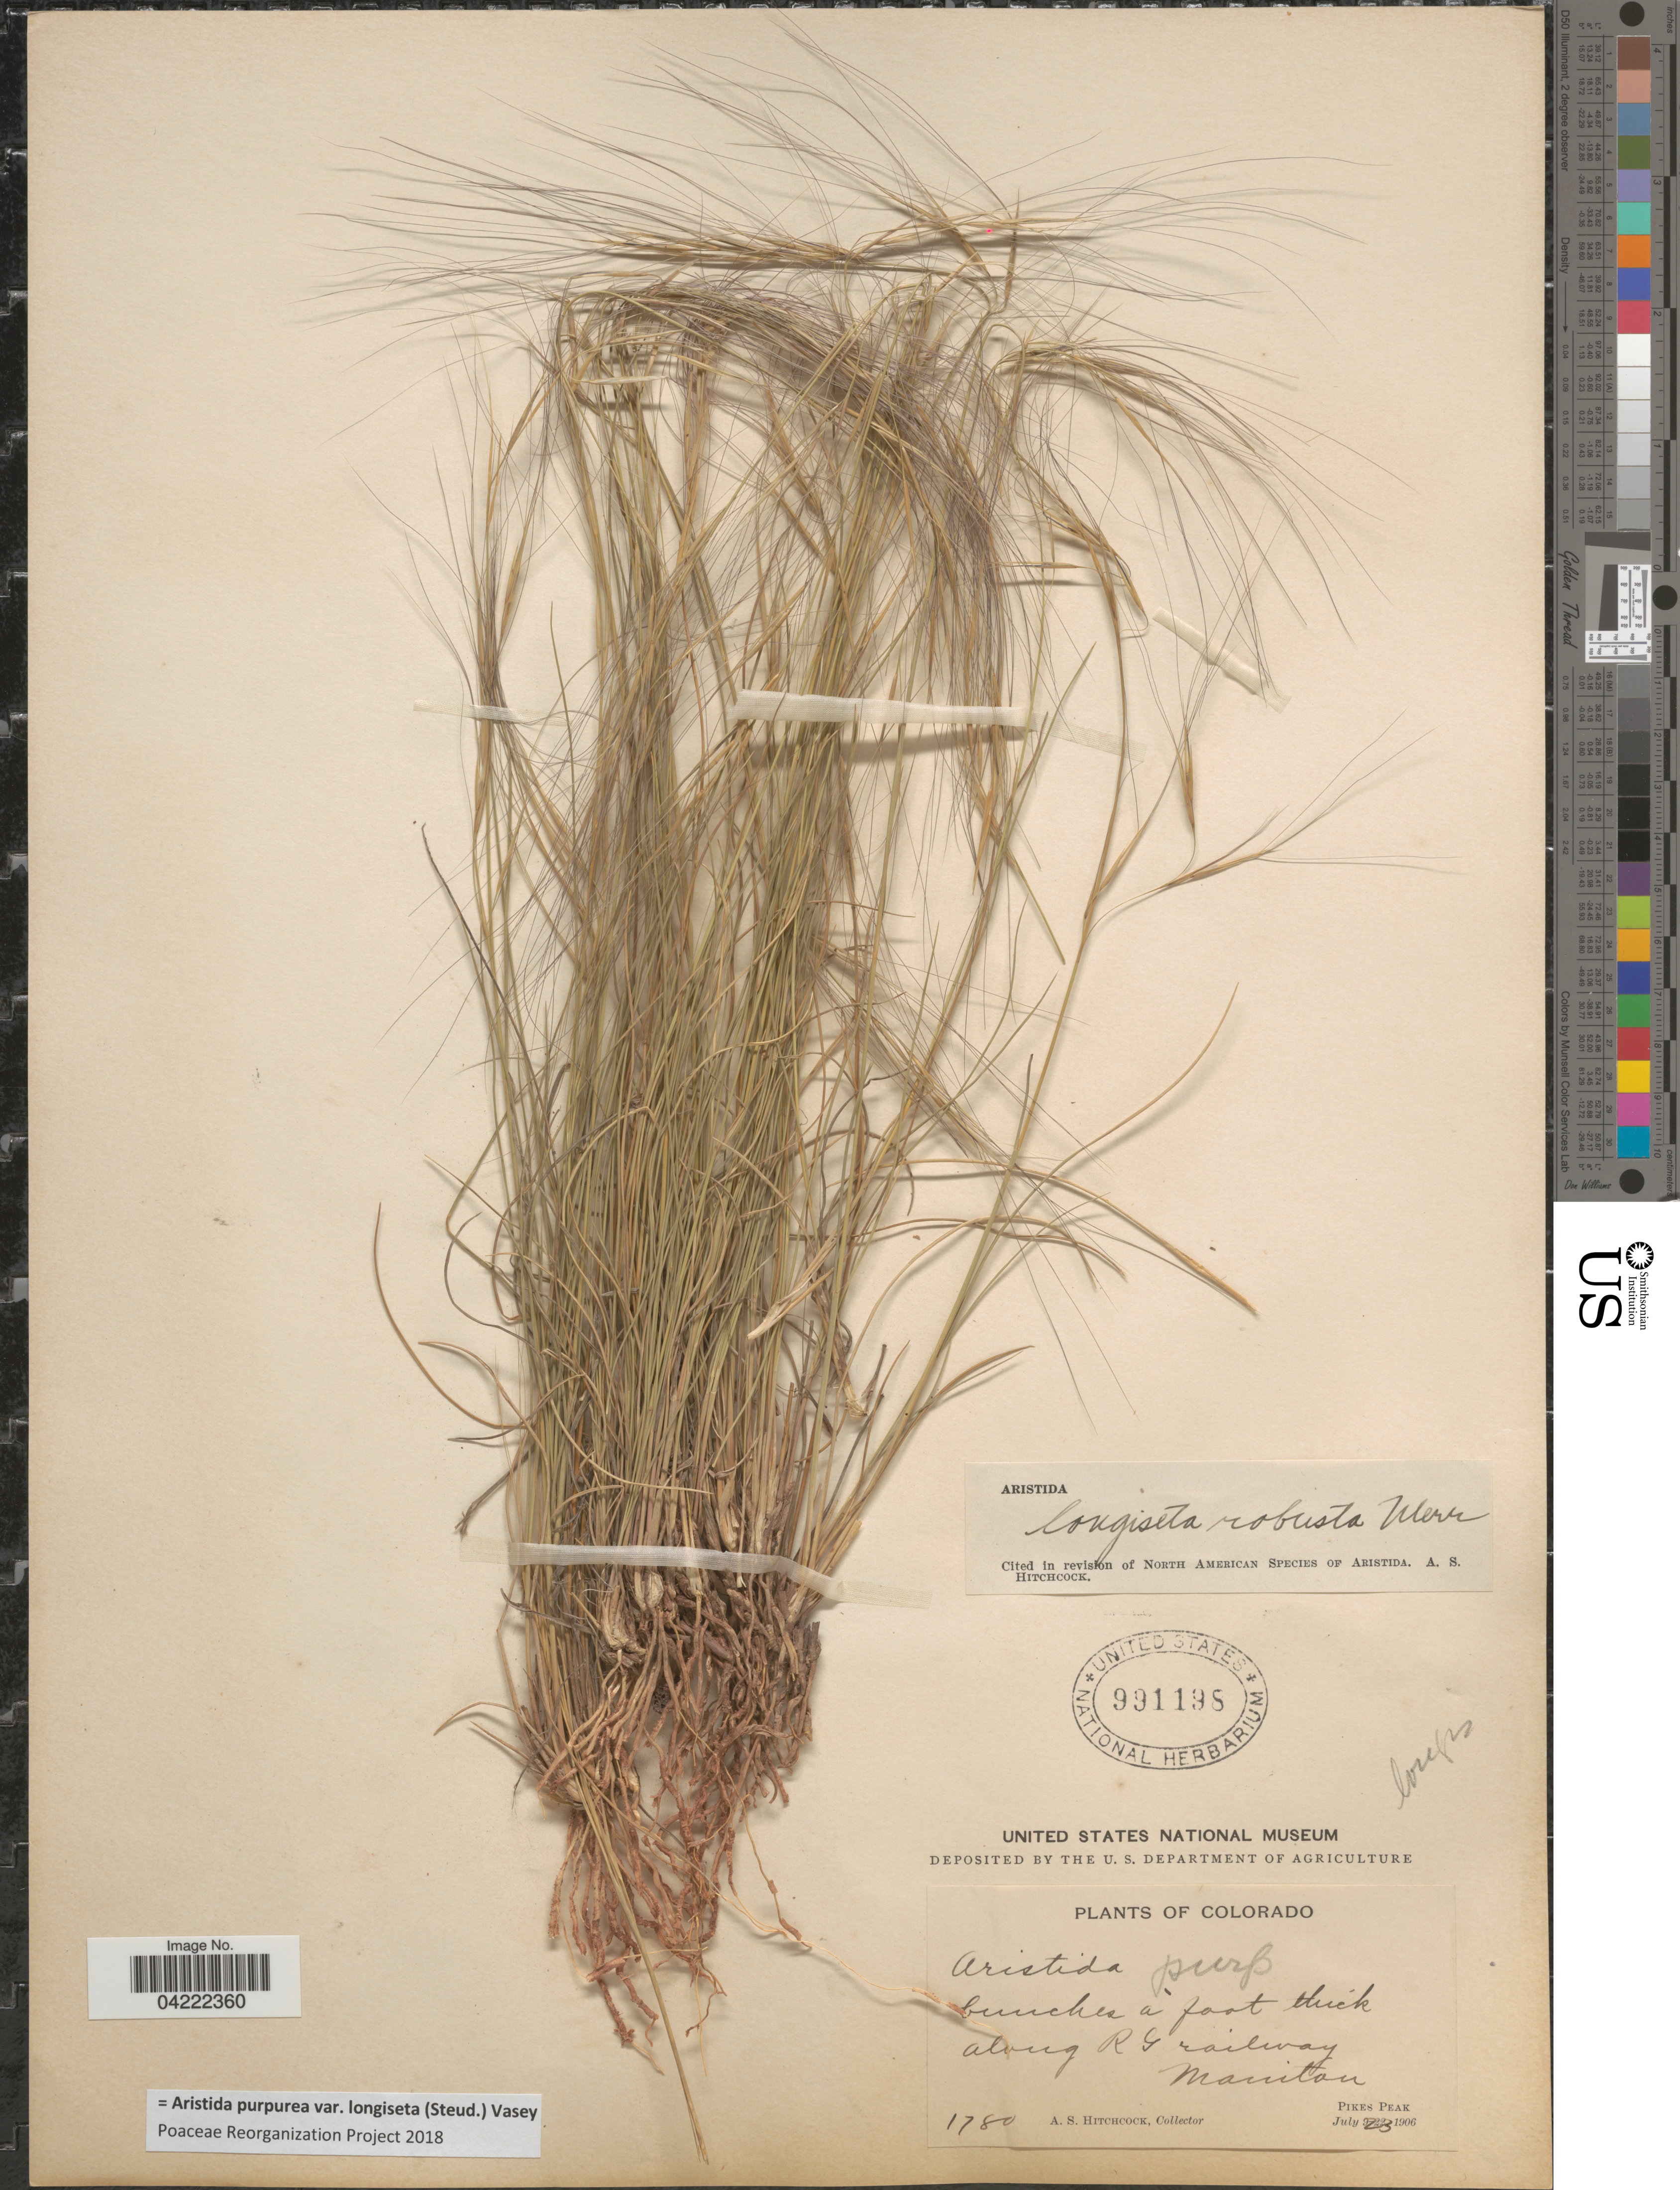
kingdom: Plantae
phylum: Tracheophyta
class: Liliopsida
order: Poales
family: Poaceae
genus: Aristida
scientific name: Aristida purpurea var. longiseta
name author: (Steud.) Vasey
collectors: A. S. Hitchcock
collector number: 1780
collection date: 1906-07-23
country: United States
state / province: Colorado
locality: Along R G railway Manitou. Pikes Peak.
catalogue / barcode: US 991198